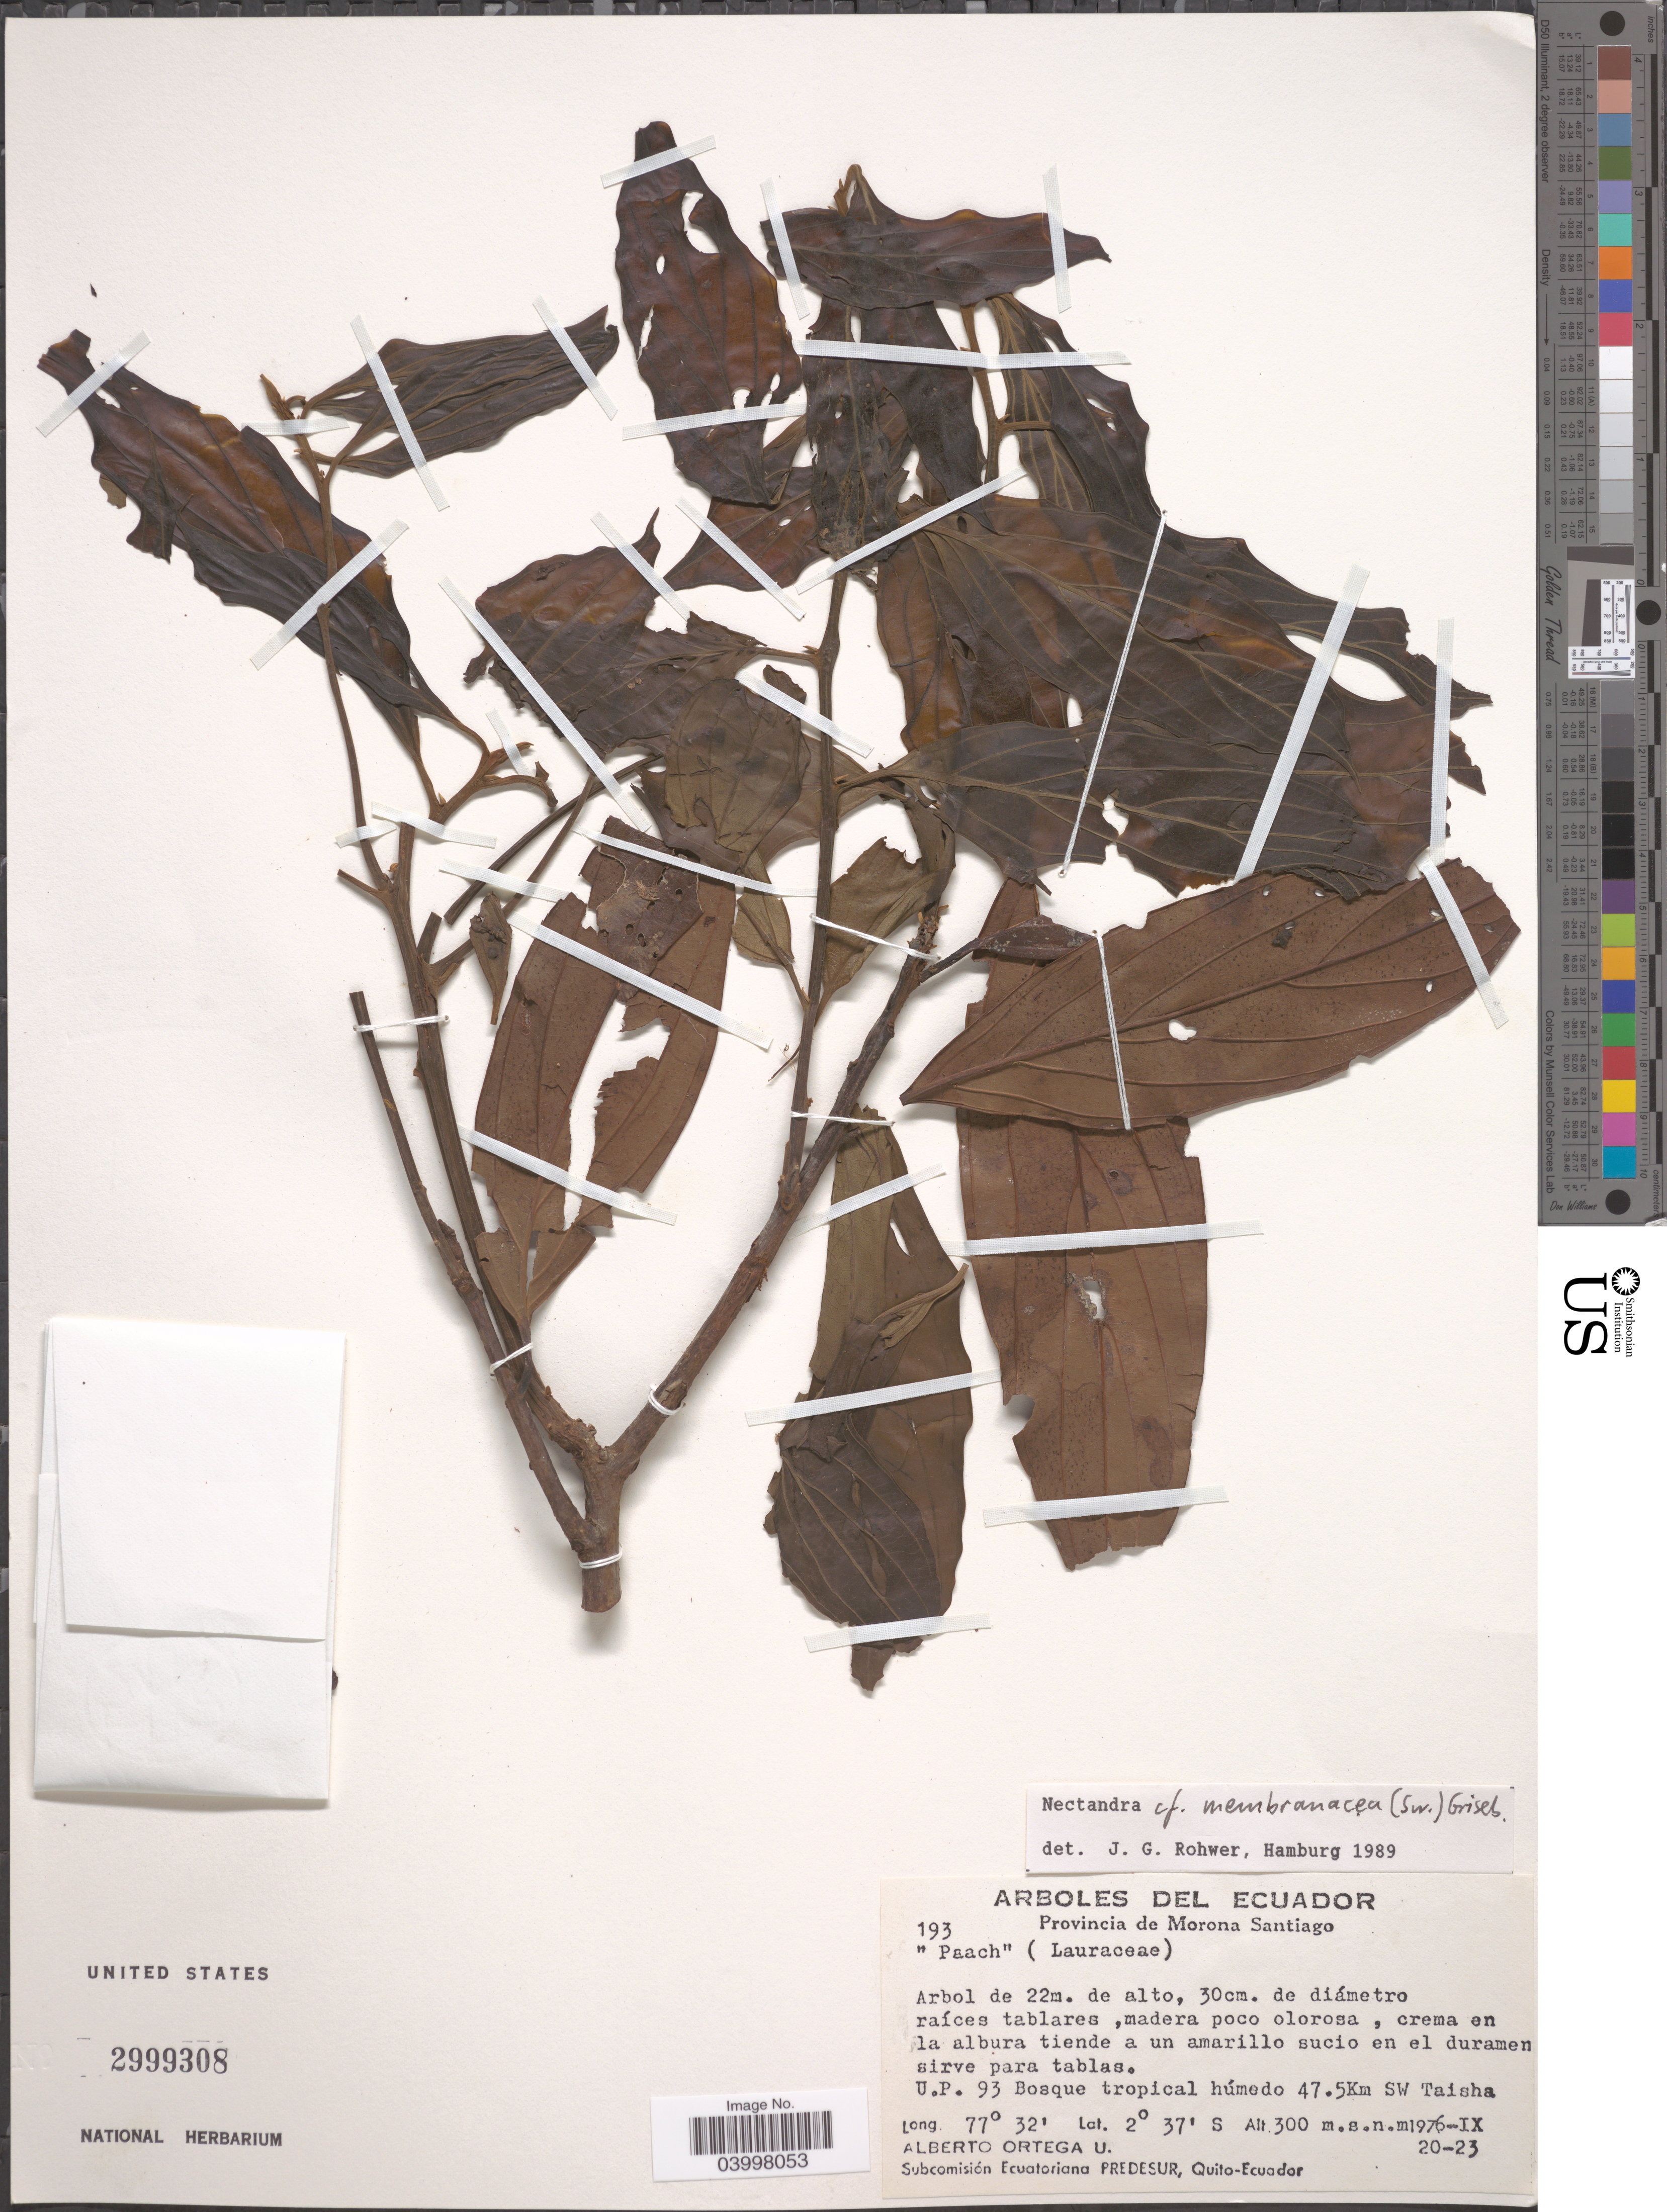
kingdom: Plantae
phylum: Tracheophyta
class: Magnoliopsida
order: Laurales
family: Lauraceae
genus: Nectandra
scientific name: Nectandra membranacea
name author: (Sw.) Griseb.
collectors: A. T. Ortega U.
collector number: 193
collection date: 1976-09-20/1976-09-23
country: Ecuador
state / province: Morona-Santiago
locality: U.P. 93 Bosque tropical húmedo 47.5Km SW Taisha.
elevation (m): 300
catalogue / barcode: US 2999308